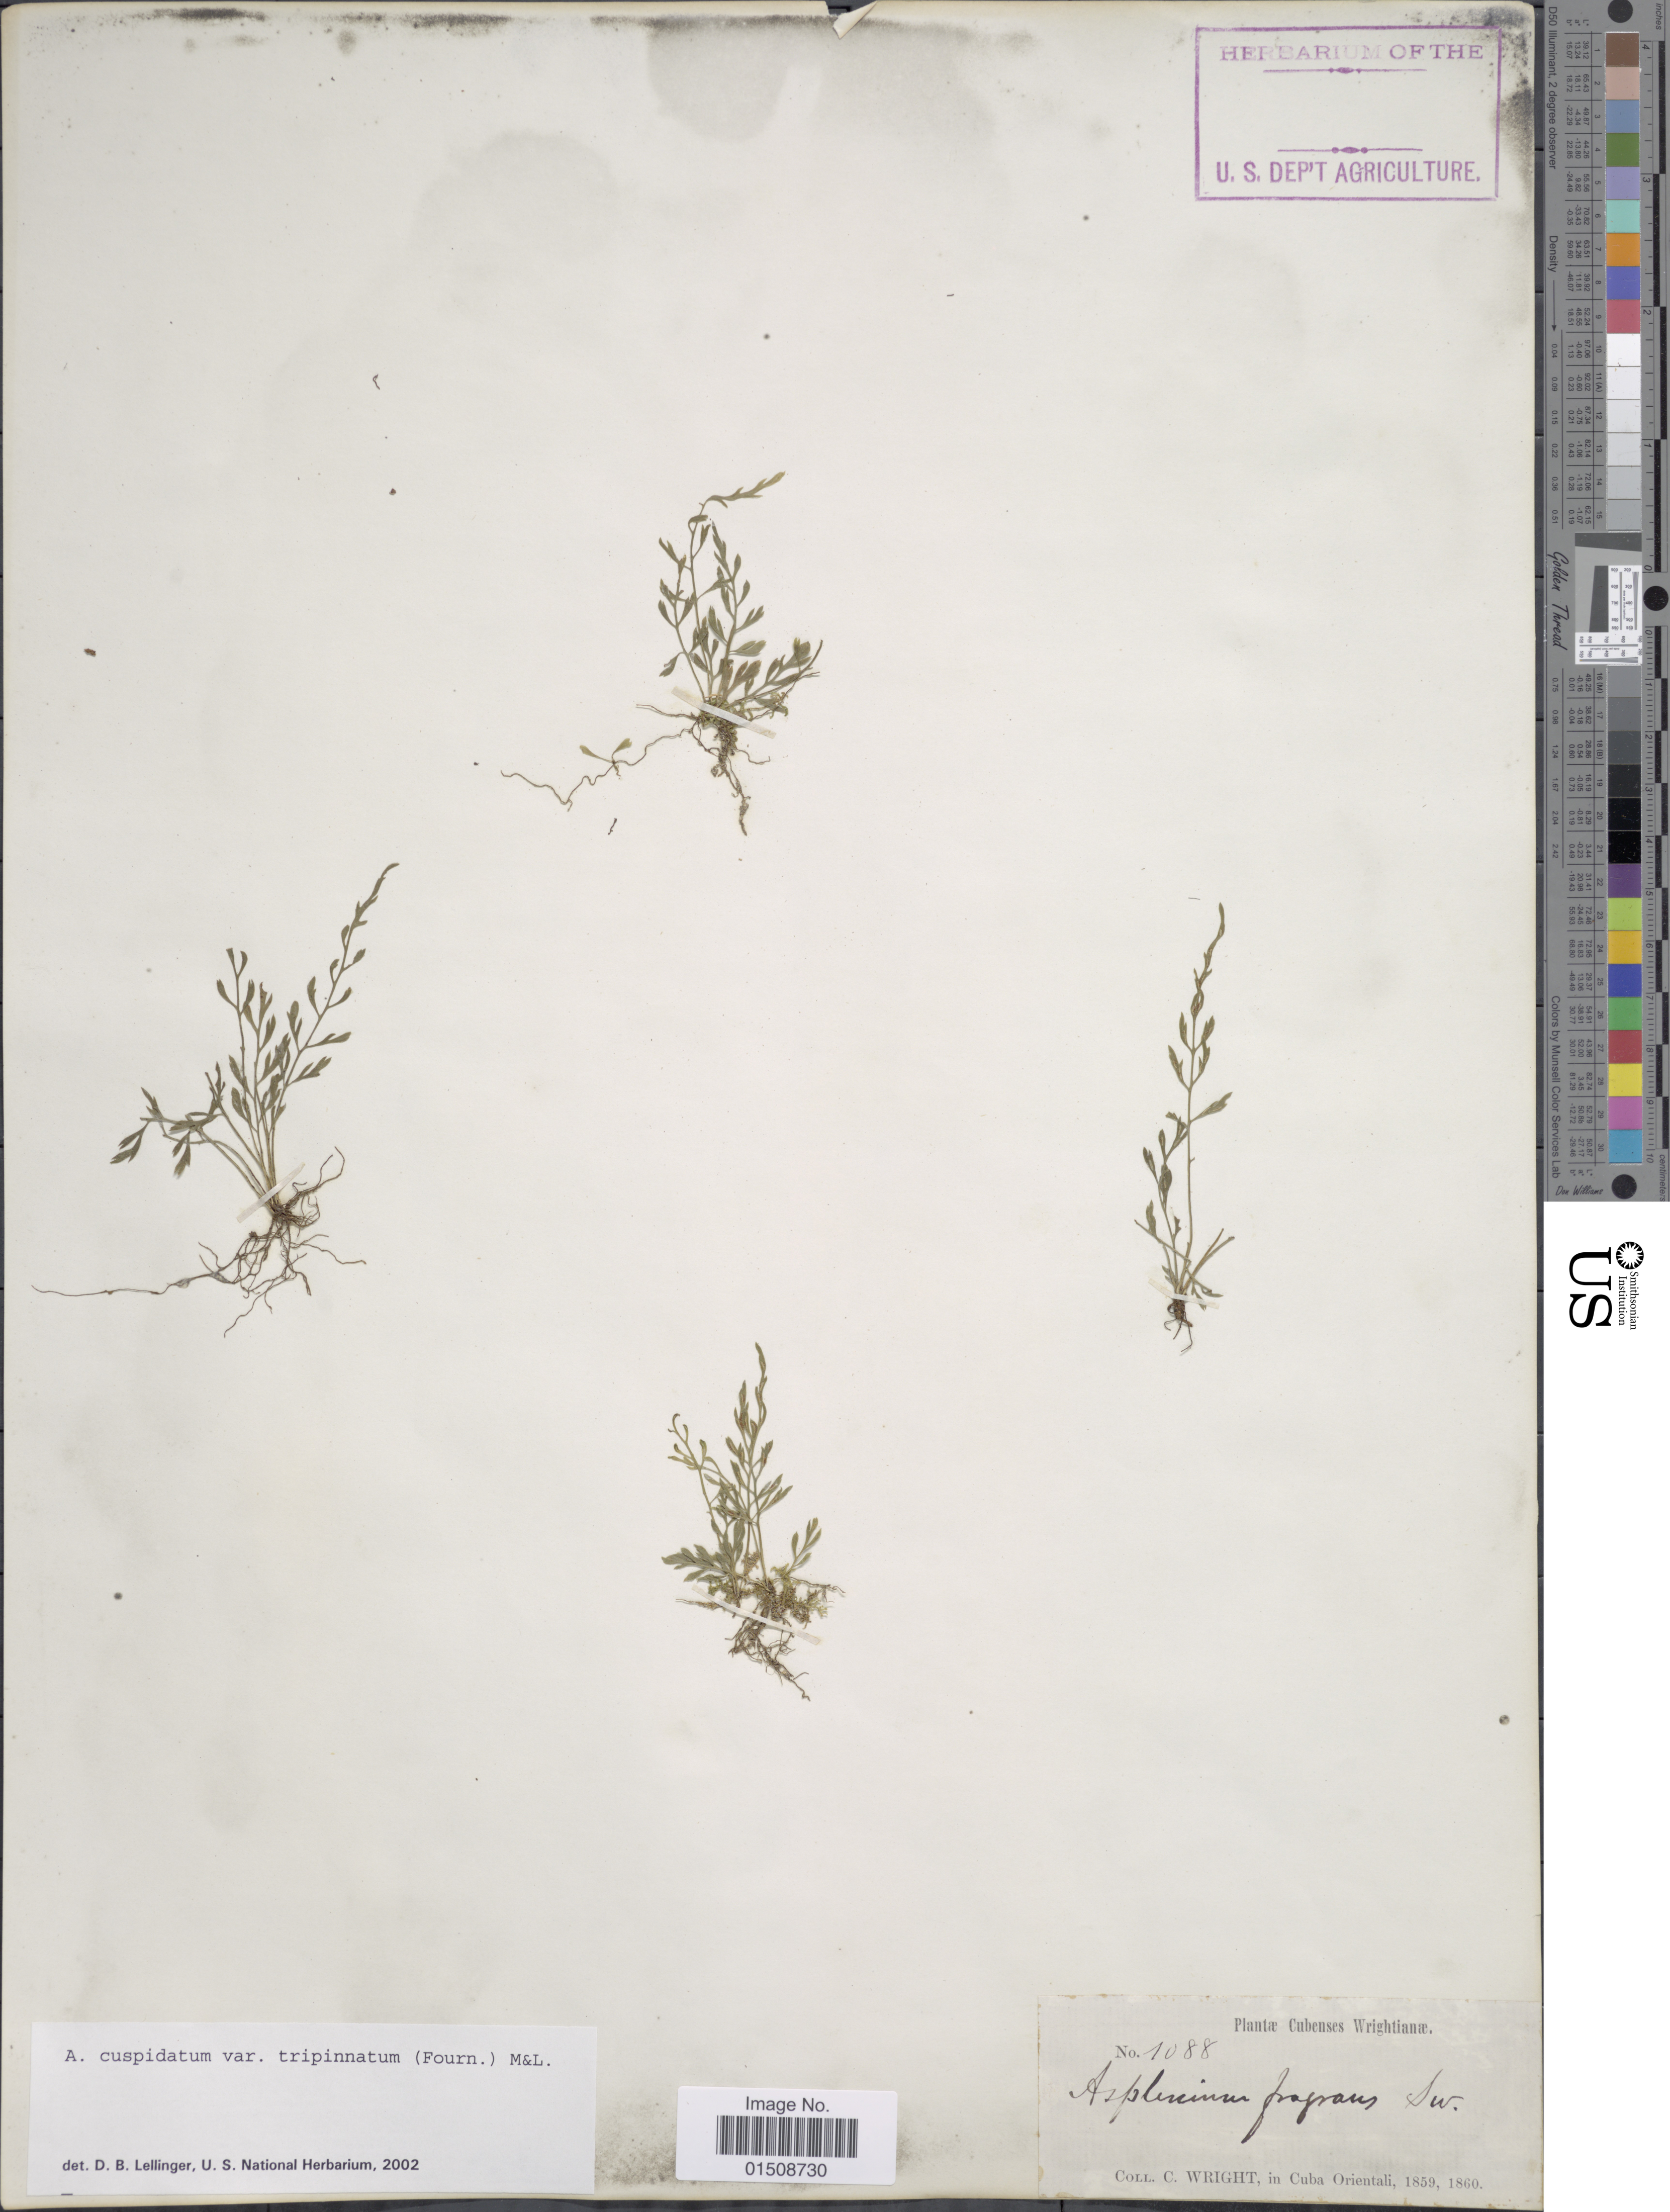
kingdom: Plantae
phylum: Tracheophyta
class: Polypodiopsida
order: Polypodiales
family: Aspleniaceae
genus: Asplenium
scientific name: Asplenium cuspidatum var. tripinnatum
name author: (E. Fourn.) C.V. Morton & Lellinger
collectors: C. Wright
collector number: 1088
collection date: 1859/1860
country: Cuba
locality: In Cuba Orientali